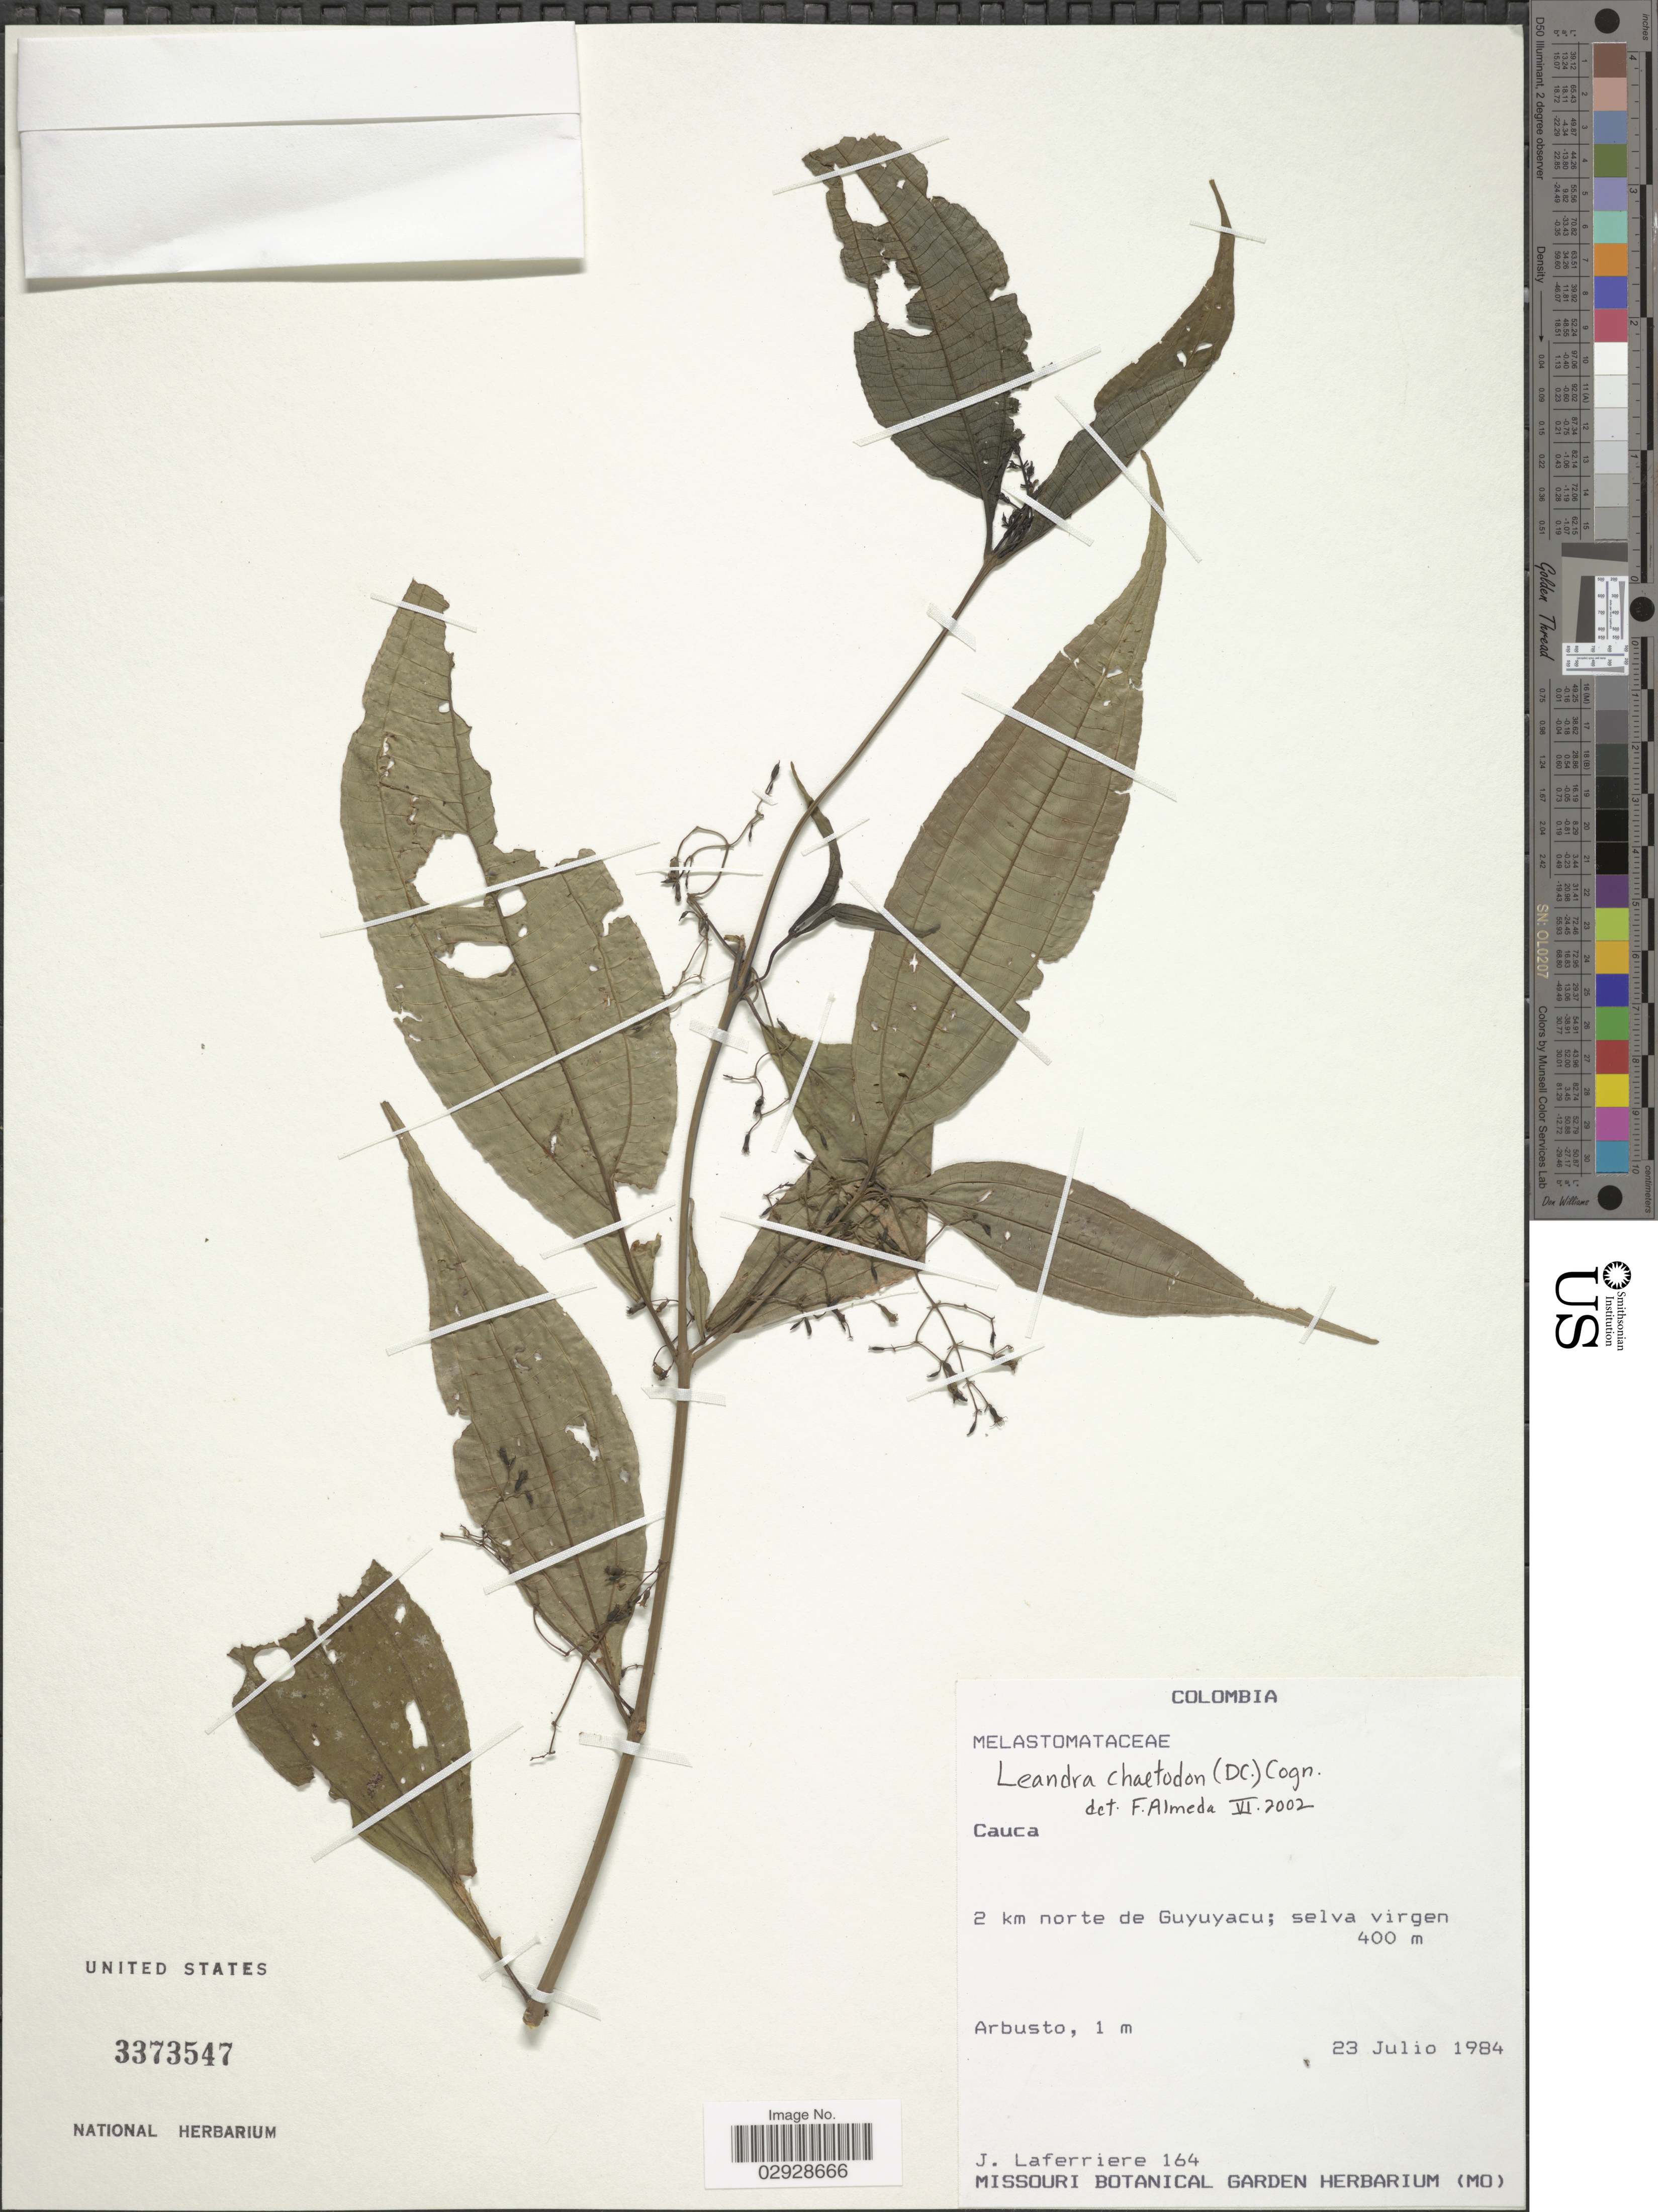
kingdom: Plantae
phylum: Tracheophyta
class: Magnoliopsida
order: Myrtales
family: Melastomataceae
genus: Leandra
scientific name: Leandra chaetodon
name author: (DC.) Cogn.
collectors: J. E. Laferrière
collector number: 164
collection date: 1984-07-23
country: Colombia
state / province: Cauca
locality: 2 km norte de Guyuyacu.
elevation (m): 400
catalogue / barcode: US 3373547